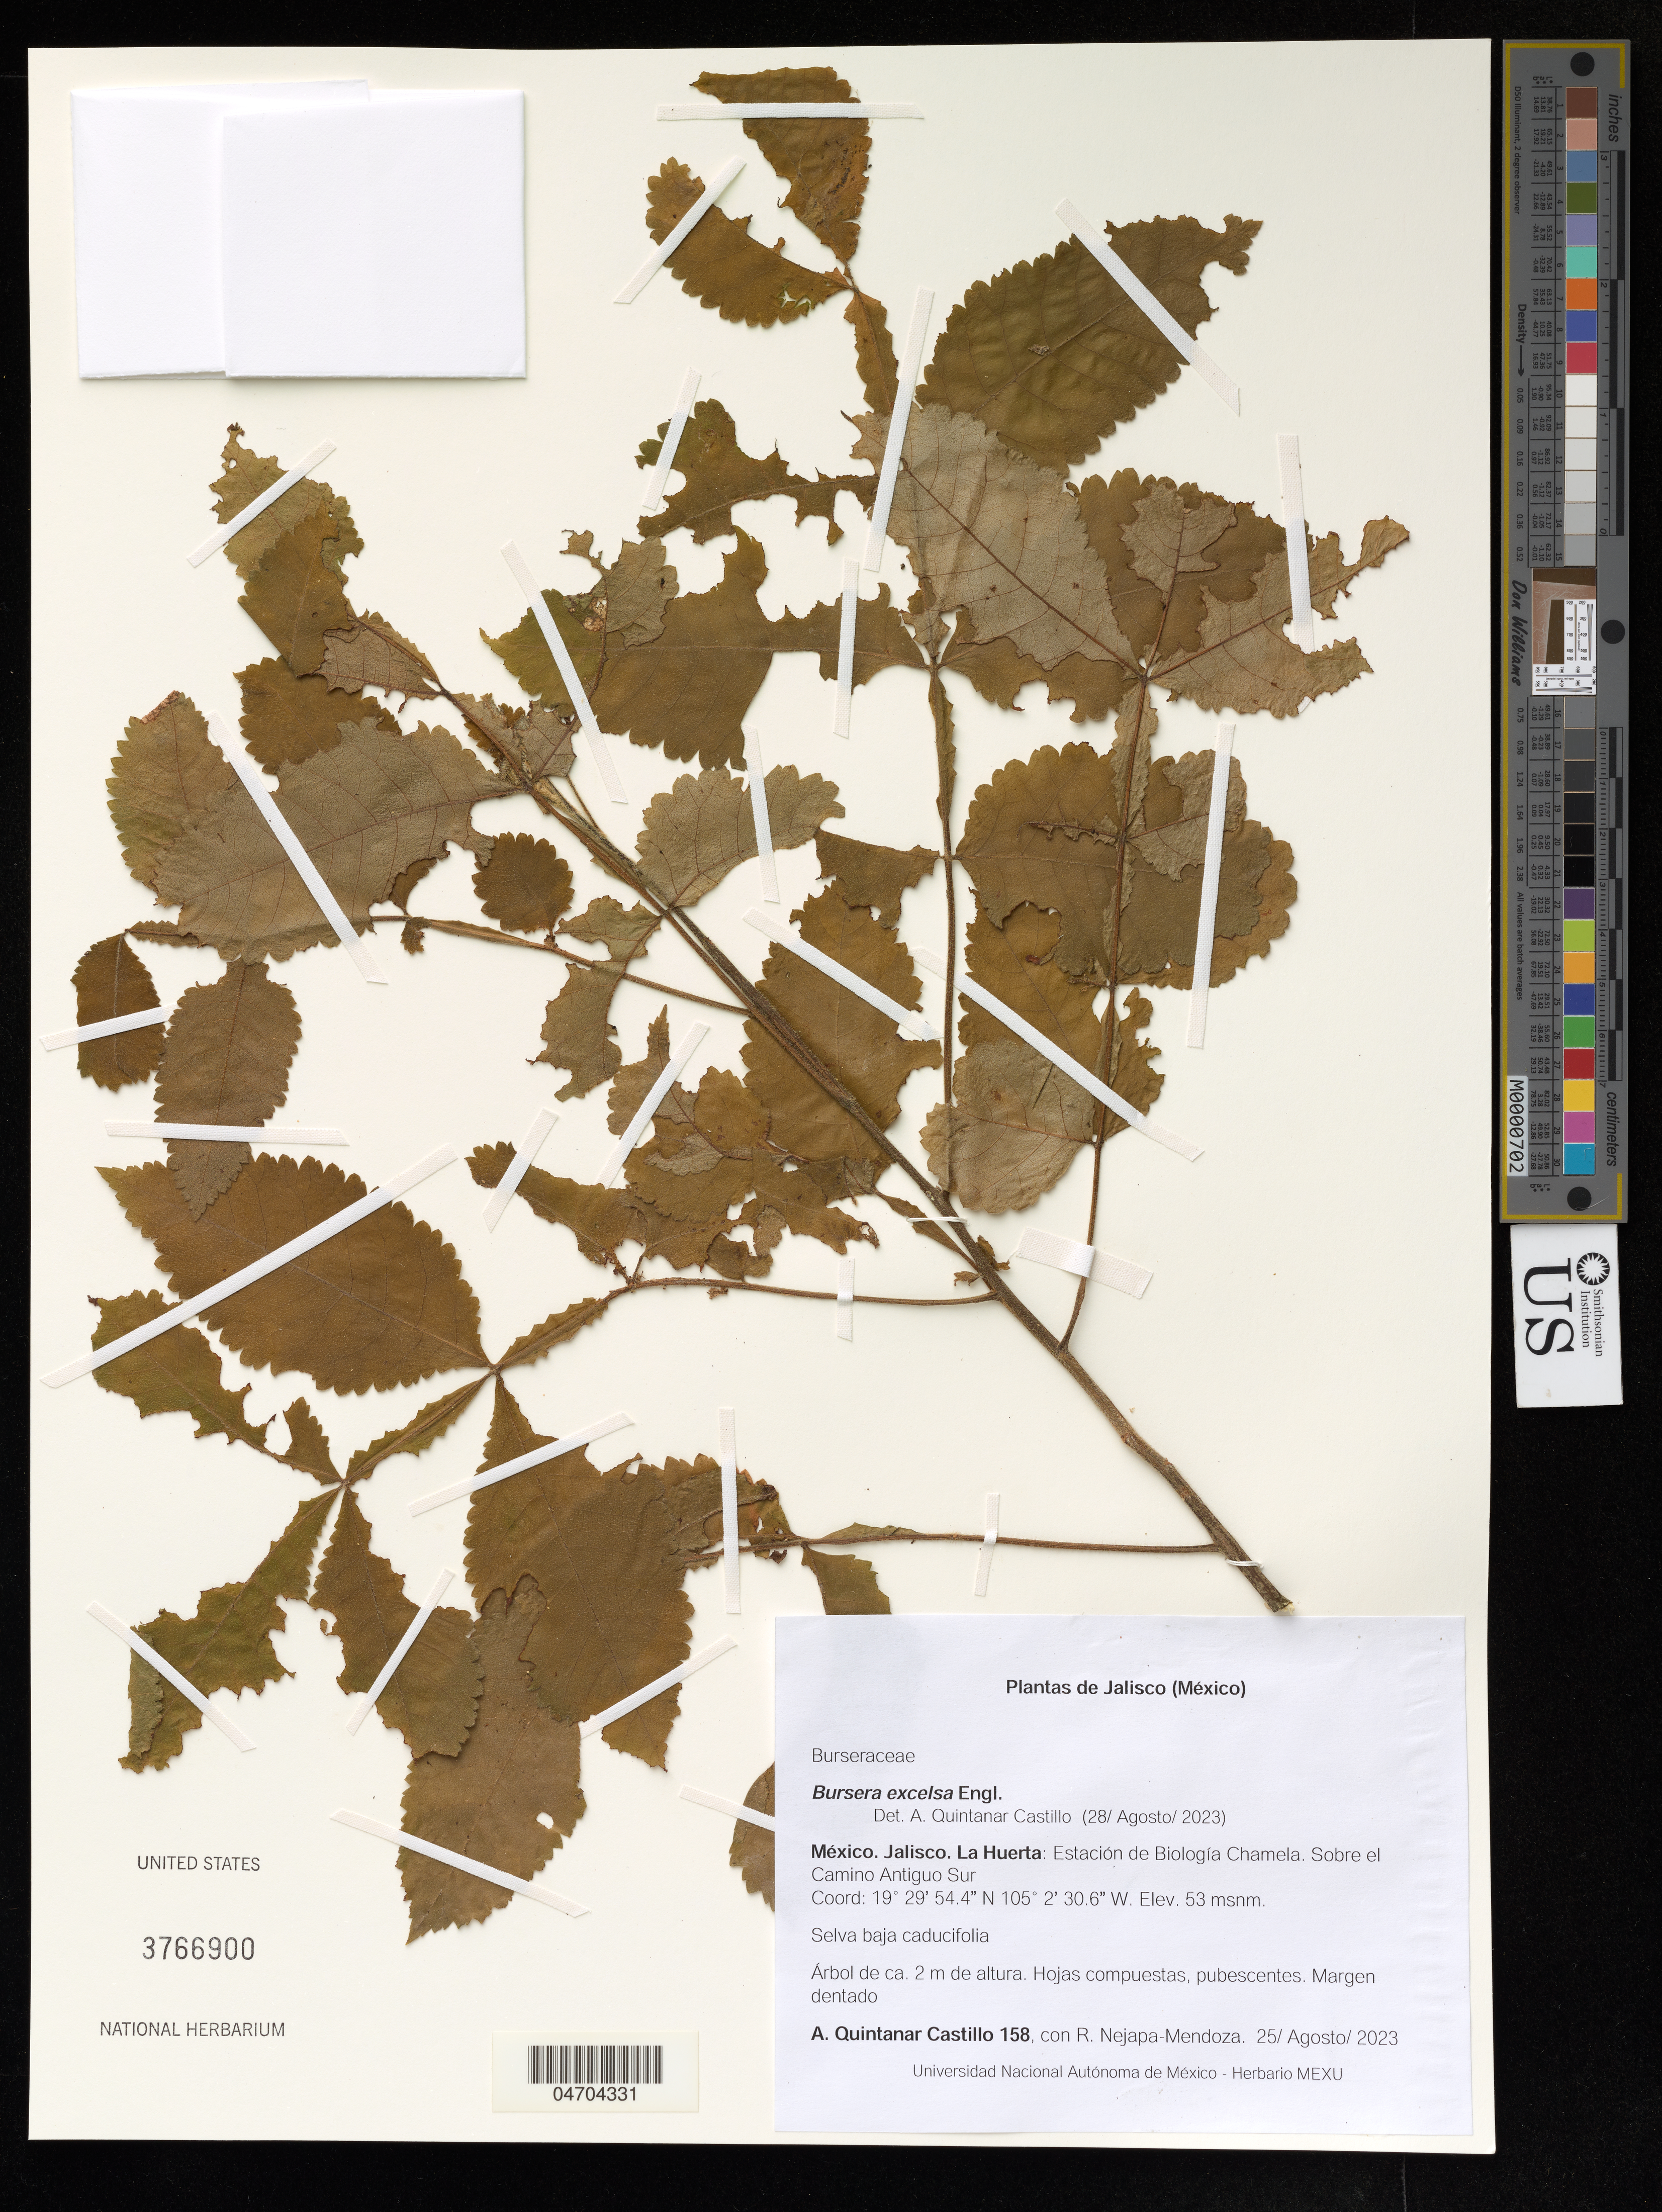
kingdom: Plantae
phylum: Tracheophyta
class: Magnoliopsida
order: Sapindales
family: Burseraceae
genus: Bursera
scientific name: Bursera excelsa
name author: (Kunth) Engl.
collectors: A. Quintanar Castillo & R. Nejapa-Mendoza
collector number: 158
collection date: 2023-08-25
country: Mexico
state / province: Jalisco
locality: La Huerta: Estación de Biología Chamela, Sobre el Camino Antiguo Sur.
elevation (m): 53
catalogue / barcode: US 3766900